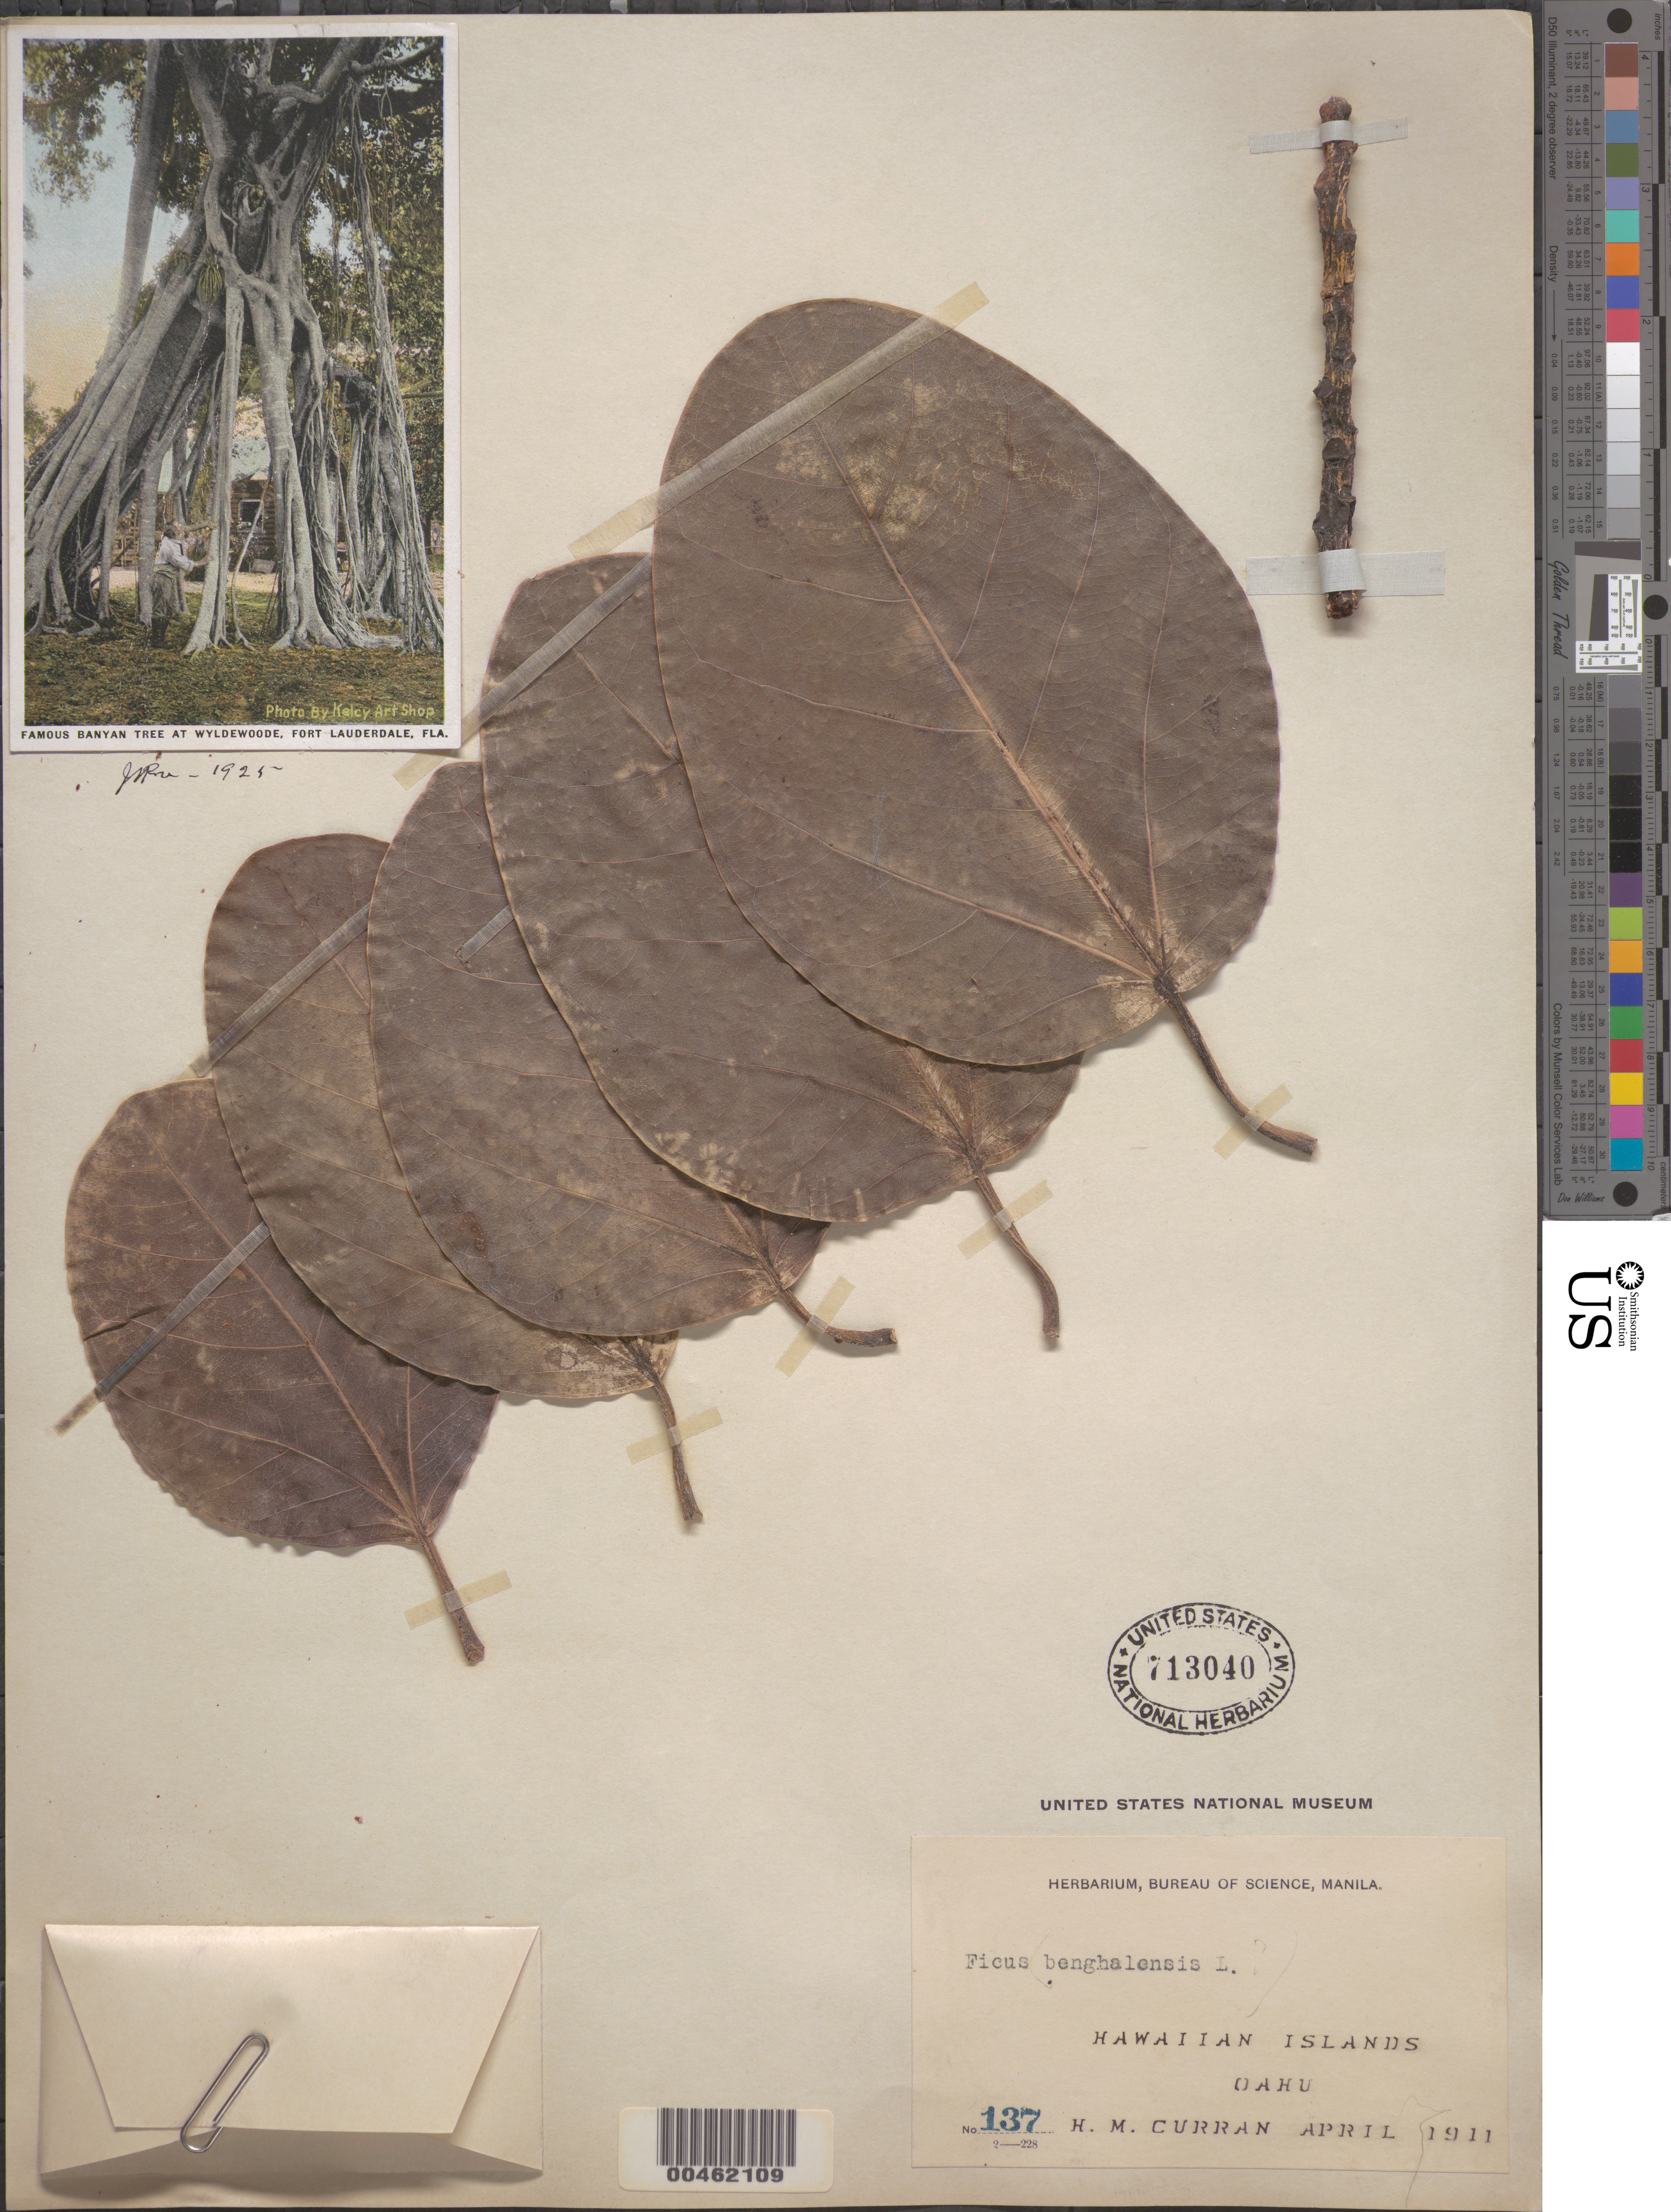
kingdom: Plantae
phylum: Tracheophyta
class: Magnoliopsida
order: Rosales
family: Moraceae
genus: Ficus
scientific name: Ficus benghalensis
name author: L.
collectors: H. M. Curran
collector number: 137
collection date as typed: Apr 1911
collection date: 1911-04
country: United States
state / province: Hawaii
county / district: Honolulu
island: Oahu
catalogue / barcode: US 713040